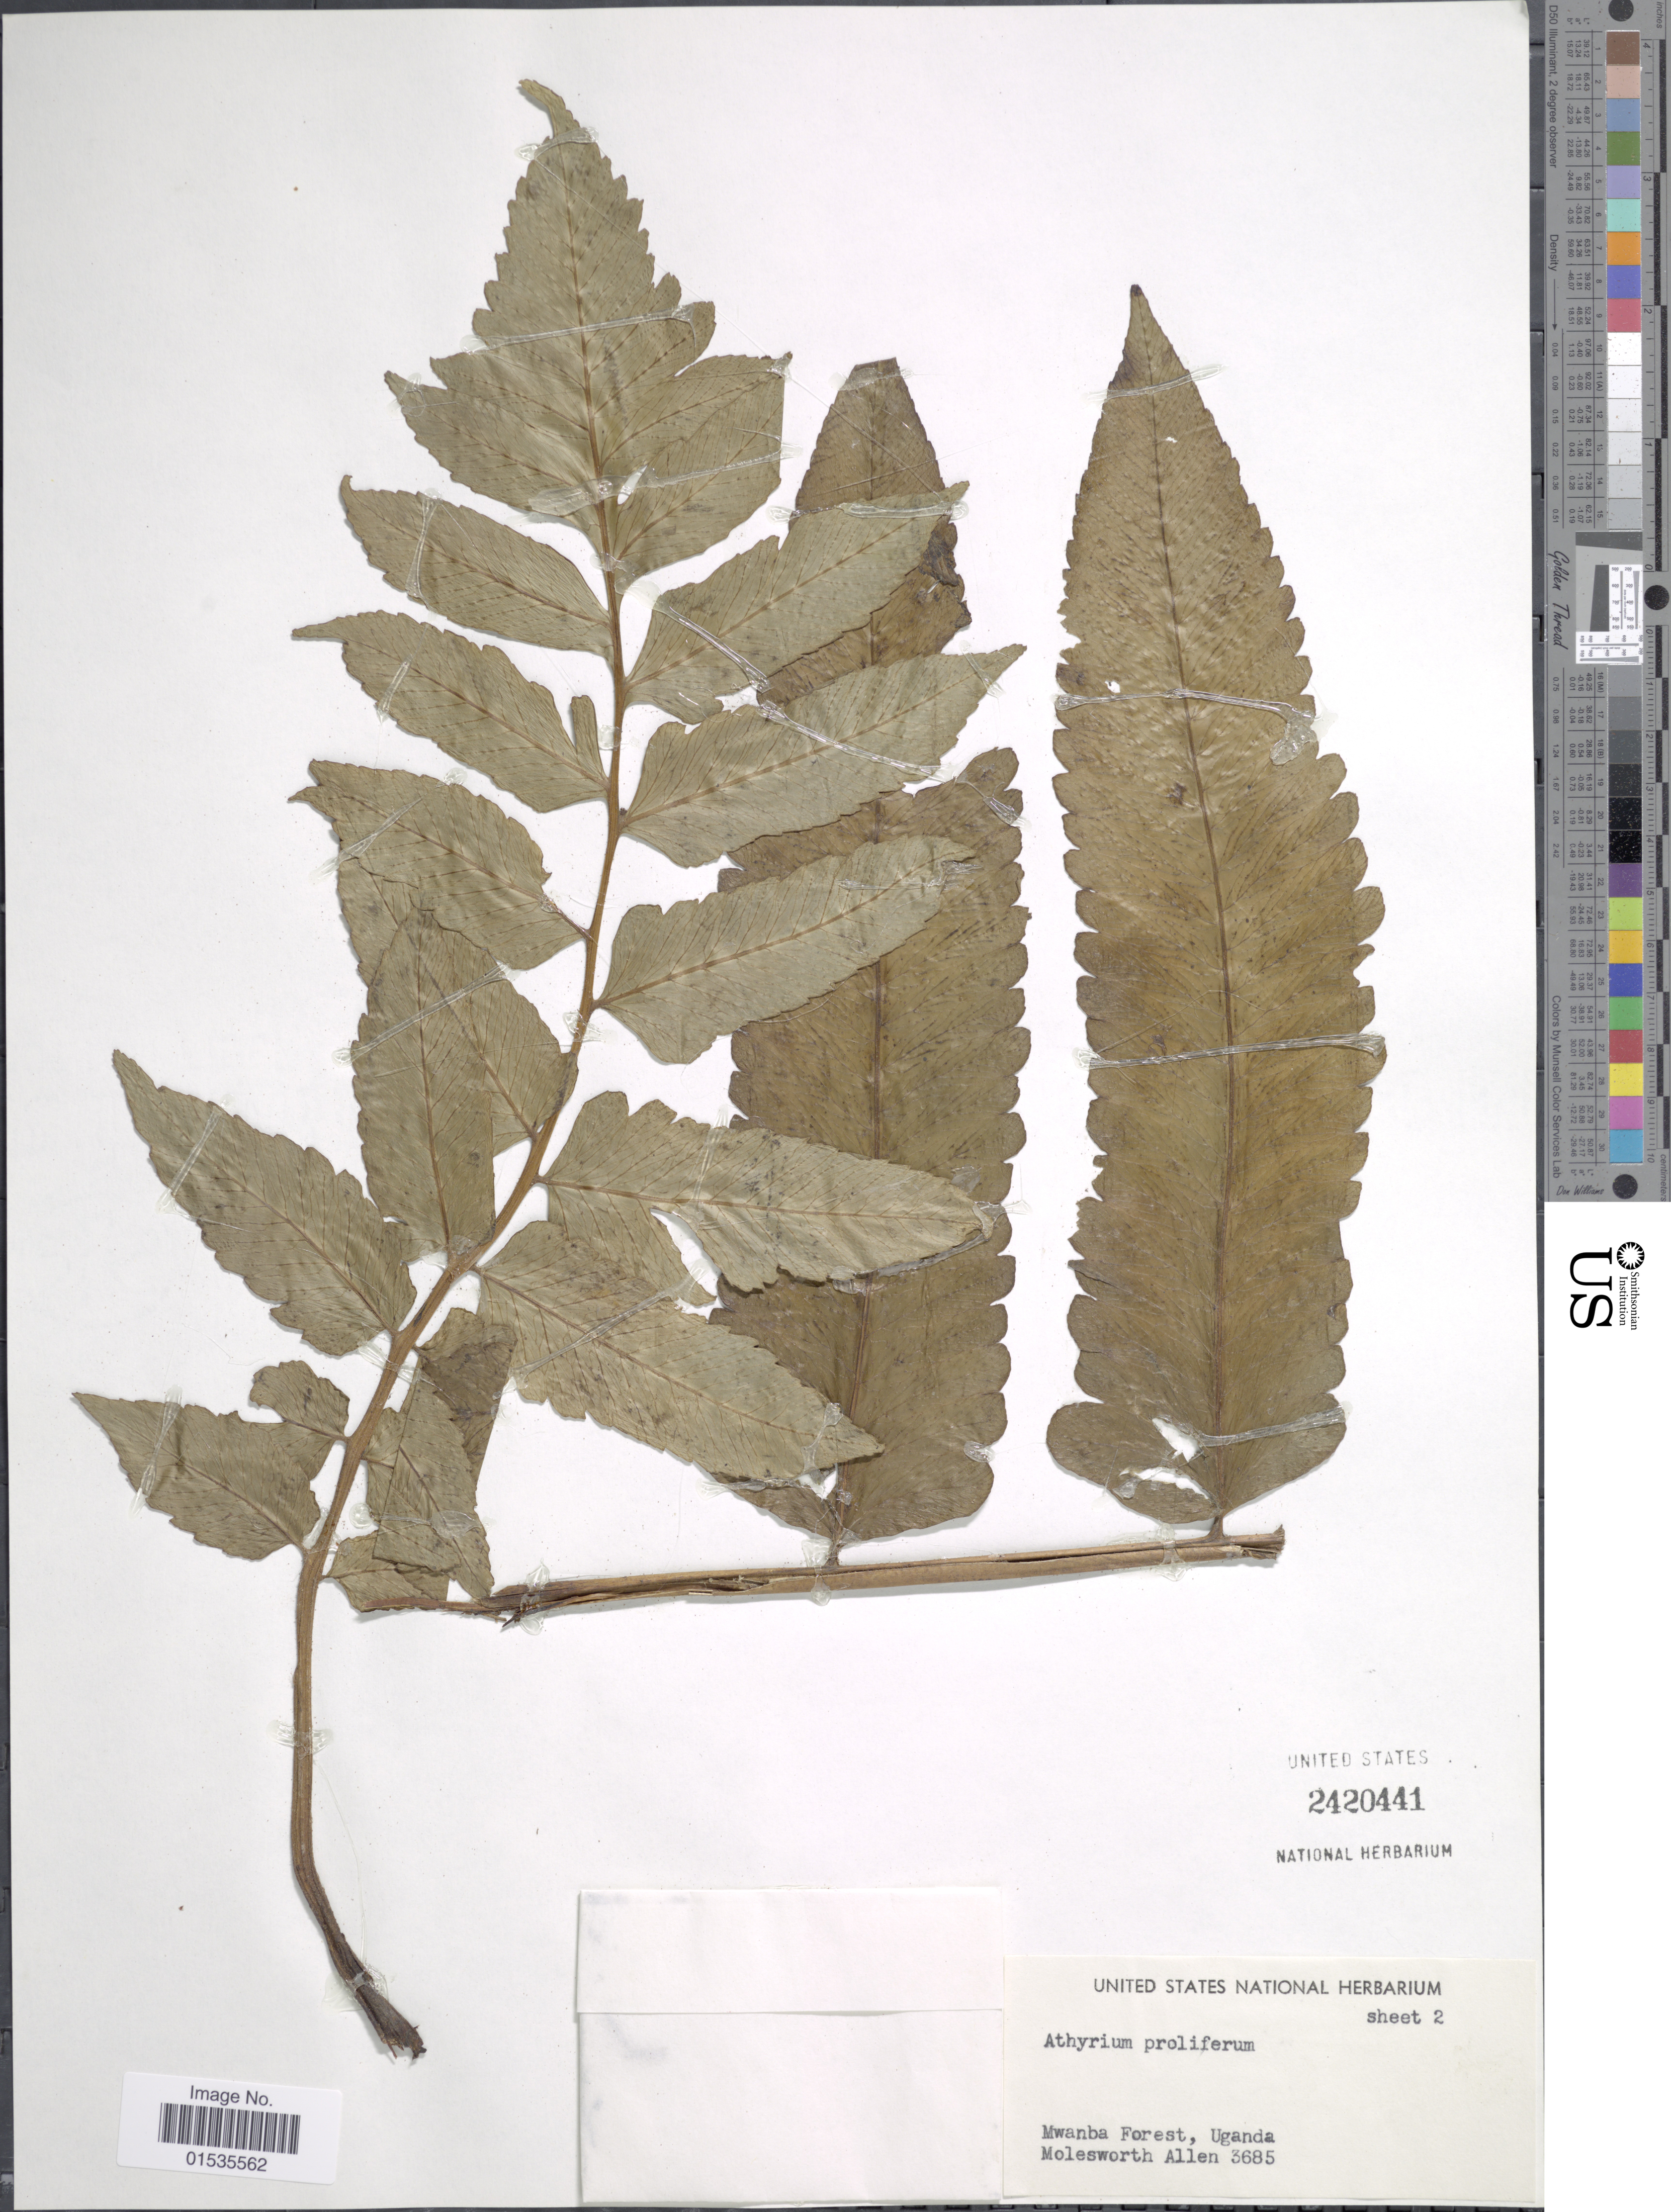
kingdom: Plantae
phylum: Tracheophyta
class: Polypodiopsida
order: Polypodiales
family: Athyriaceae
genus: Diplazium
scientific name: Diplazium proliferum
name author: (Lam.) Thouars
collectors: B. E. G. Molesworth-Allen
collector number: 3685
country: Uganda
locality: Mwanba Forest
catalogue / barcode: US 2420441